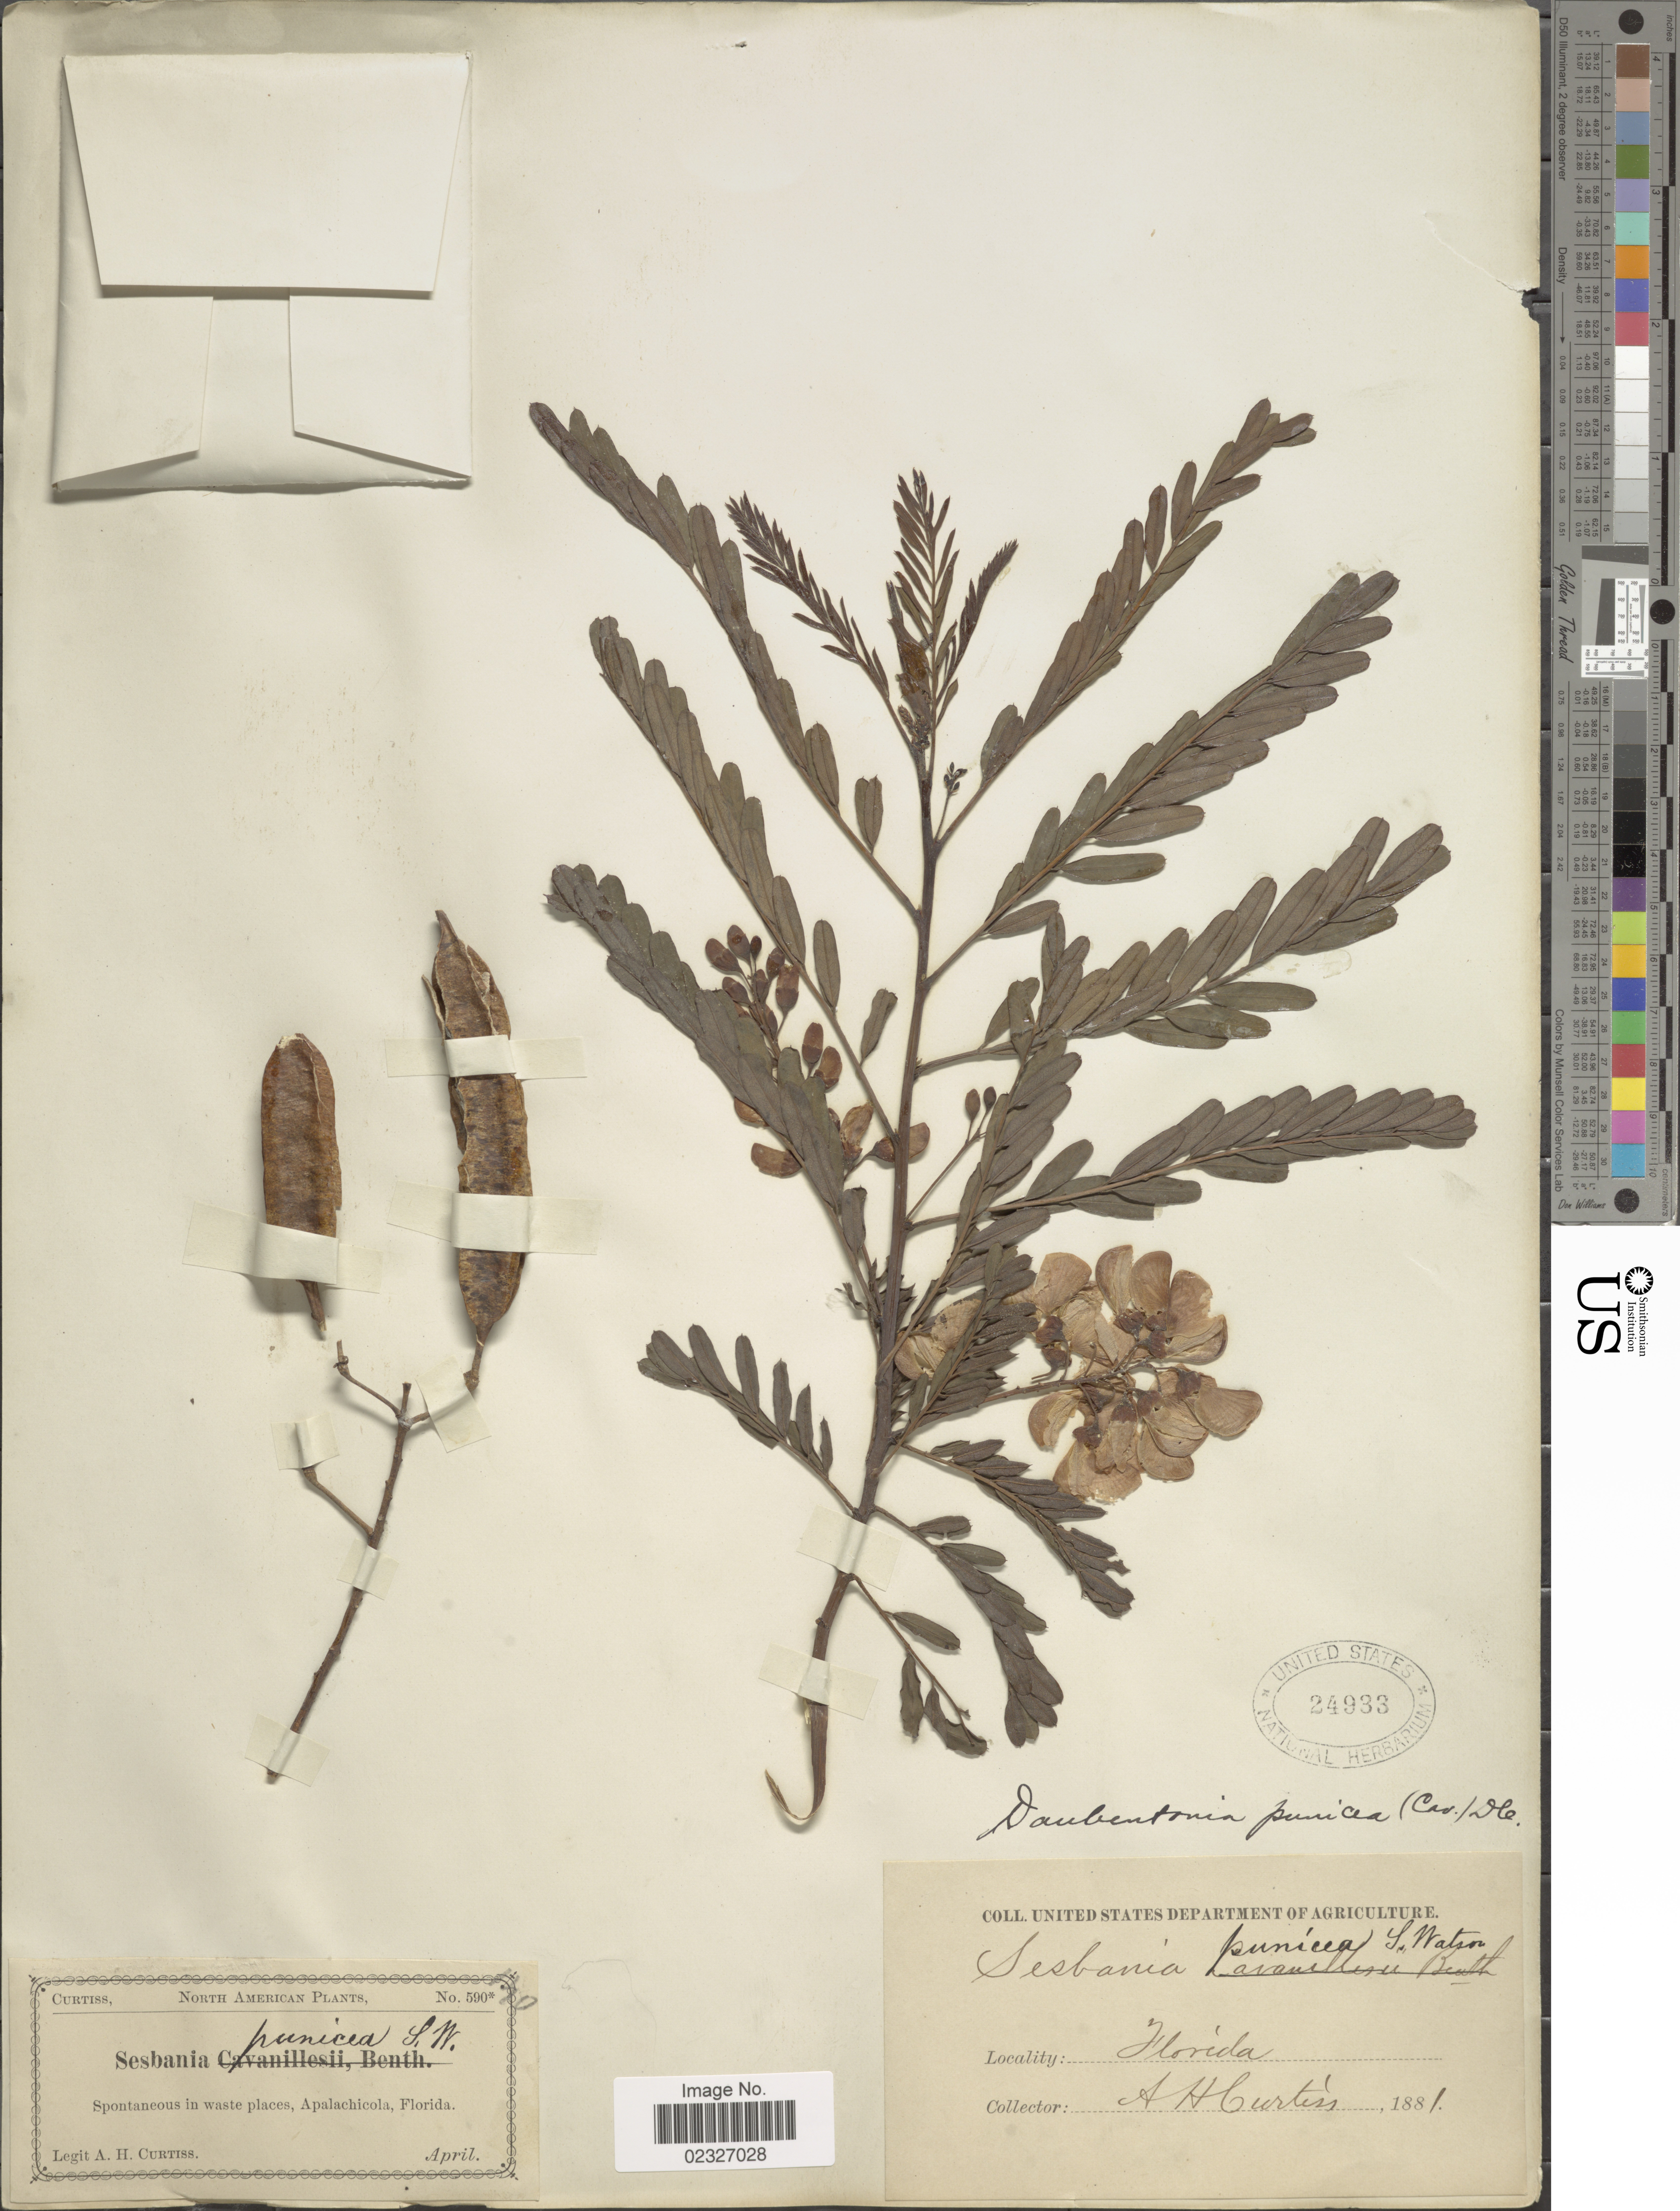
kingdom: Plantae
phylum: Tracheophyta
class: Magnoliopsida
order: Fabales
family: Fabaceae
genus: Sesbania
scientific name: Sesbania punicea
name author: (Cav.) Benth.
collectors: A. H. Curtiss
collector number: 590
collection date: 1881-04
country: United States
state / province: Florida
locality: Apalachicola, Florida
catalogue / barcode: US 24933